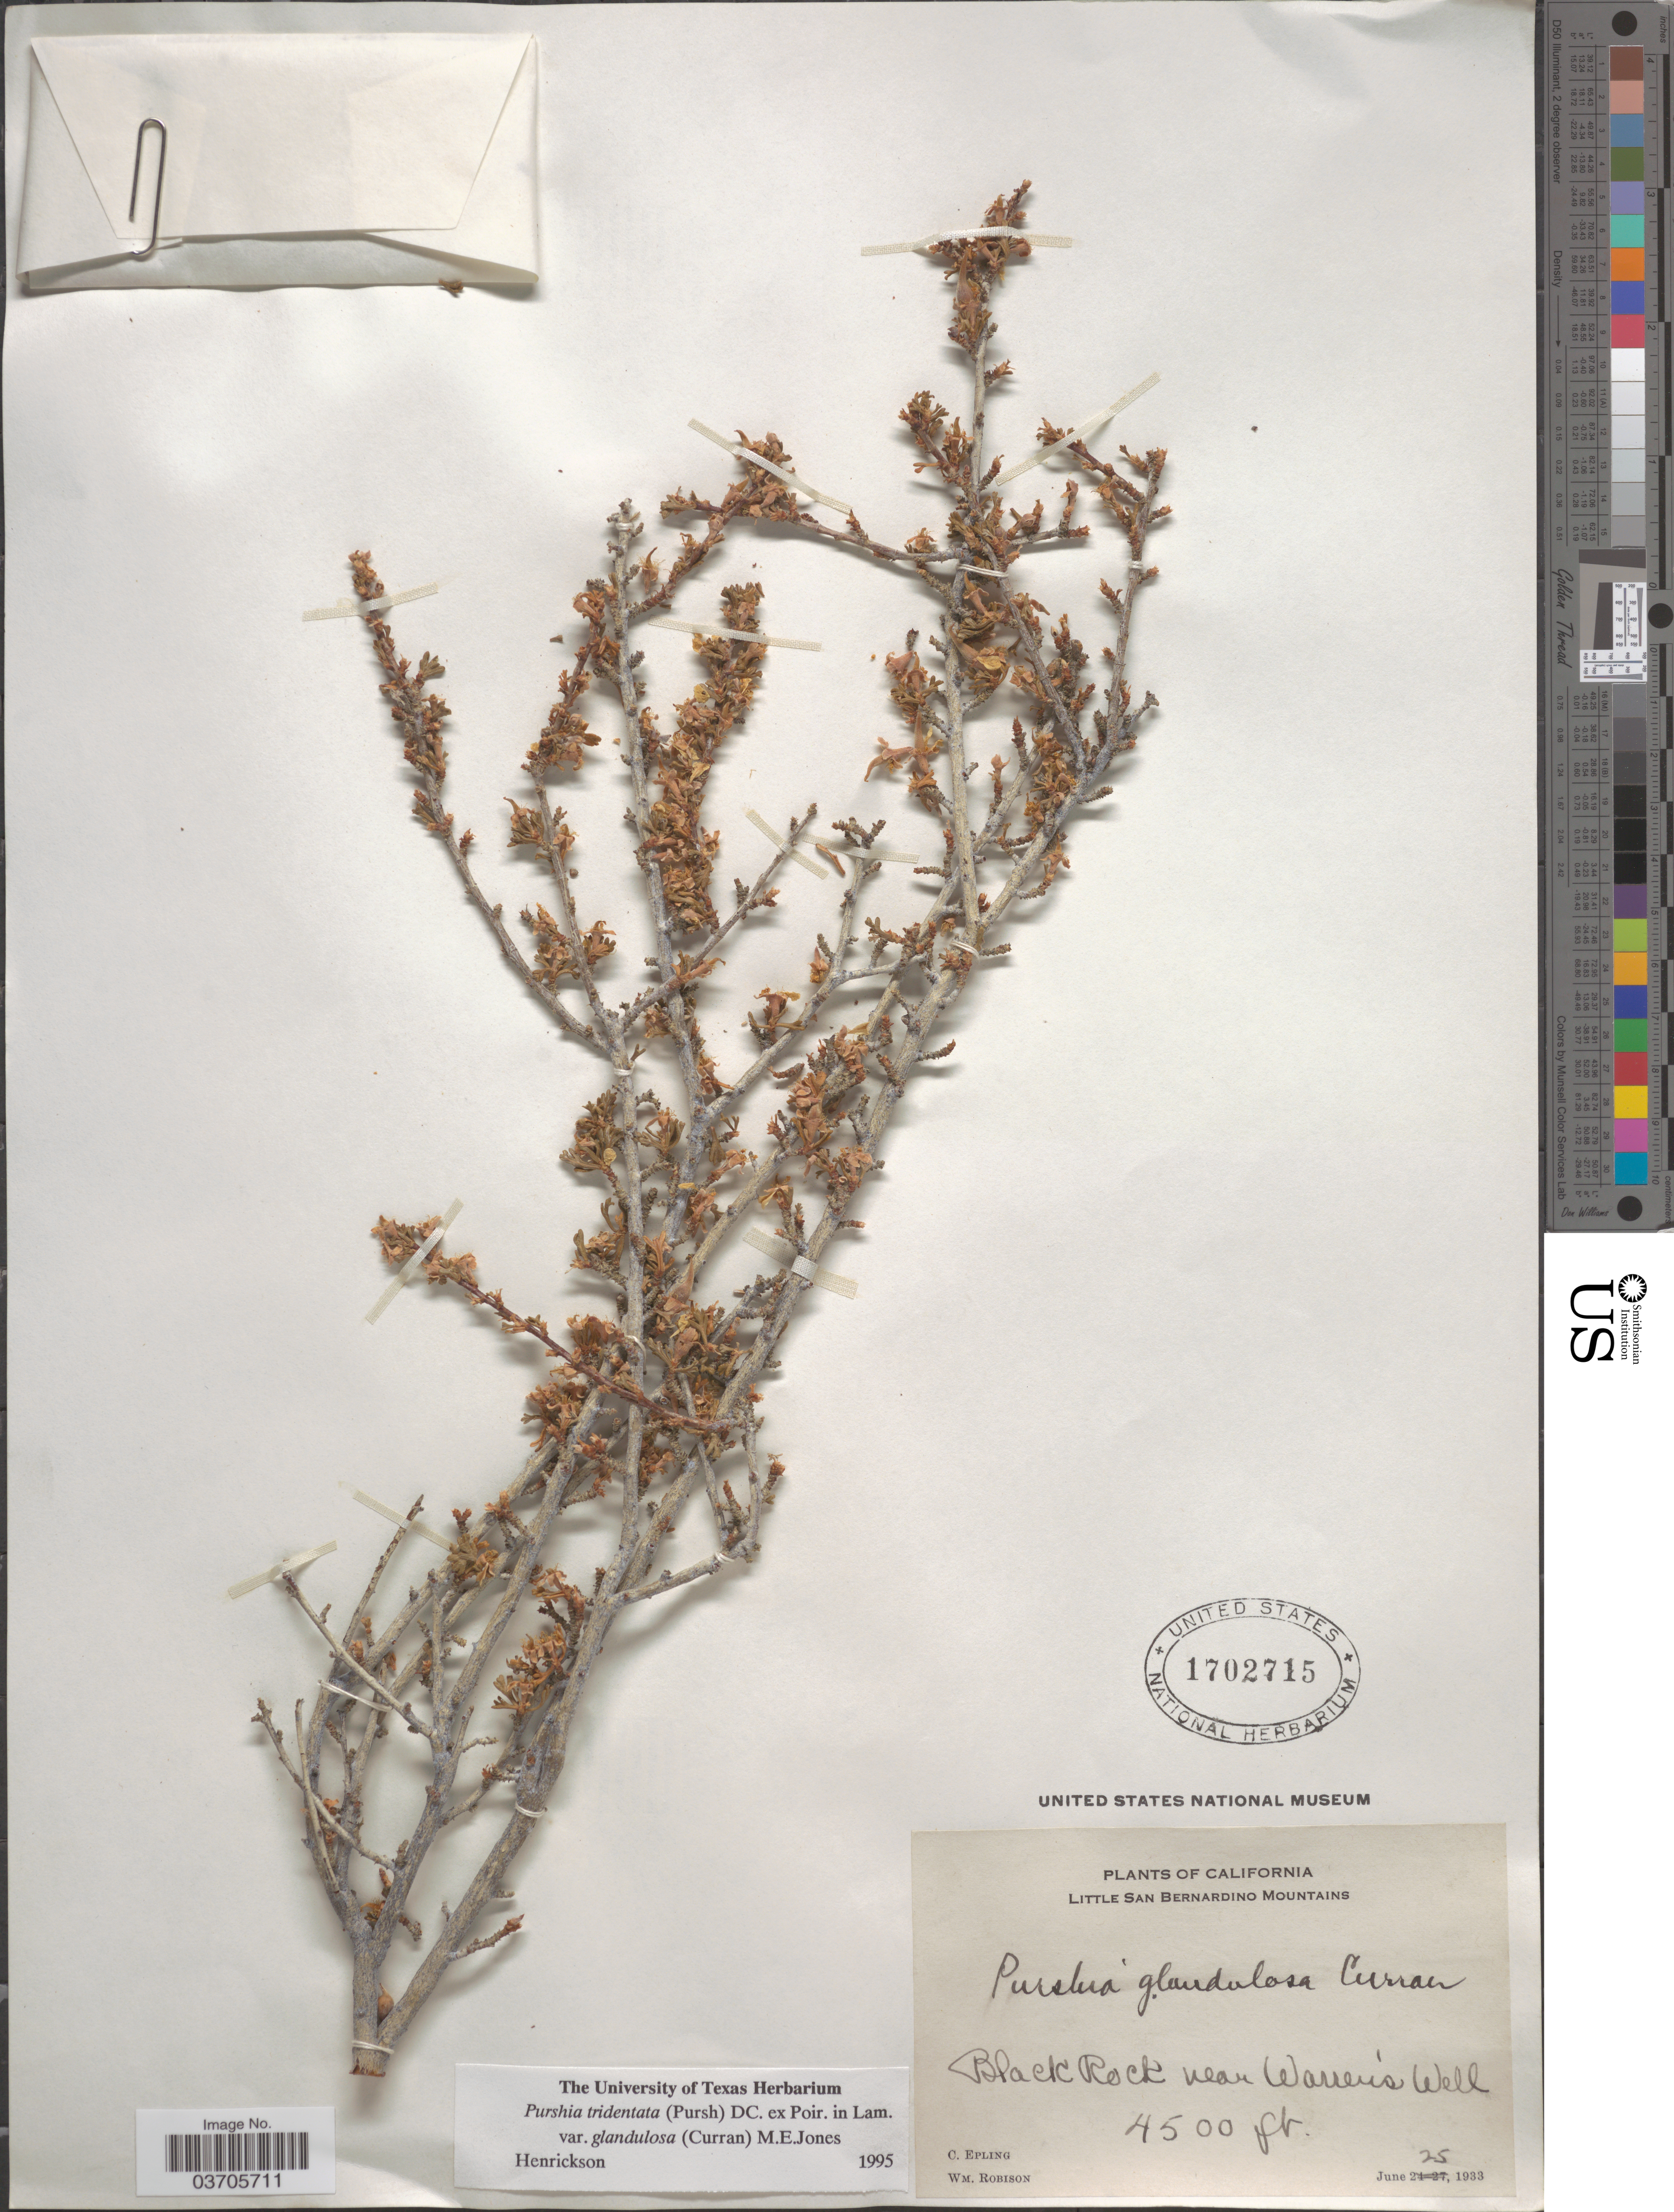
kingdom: Plantae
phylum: Tracheophyta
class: Magnoliopsida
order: Rosales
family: Rosaceae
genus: Purshia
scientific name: Purshia glandulosa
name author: Curran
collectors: C. C. Epling & W. Robison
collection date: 1933-06-25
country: United States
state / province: California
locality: Little San Bernardino Mountains. Black Rock near Warren's Well.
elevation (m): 1372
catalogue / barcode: US 1702715